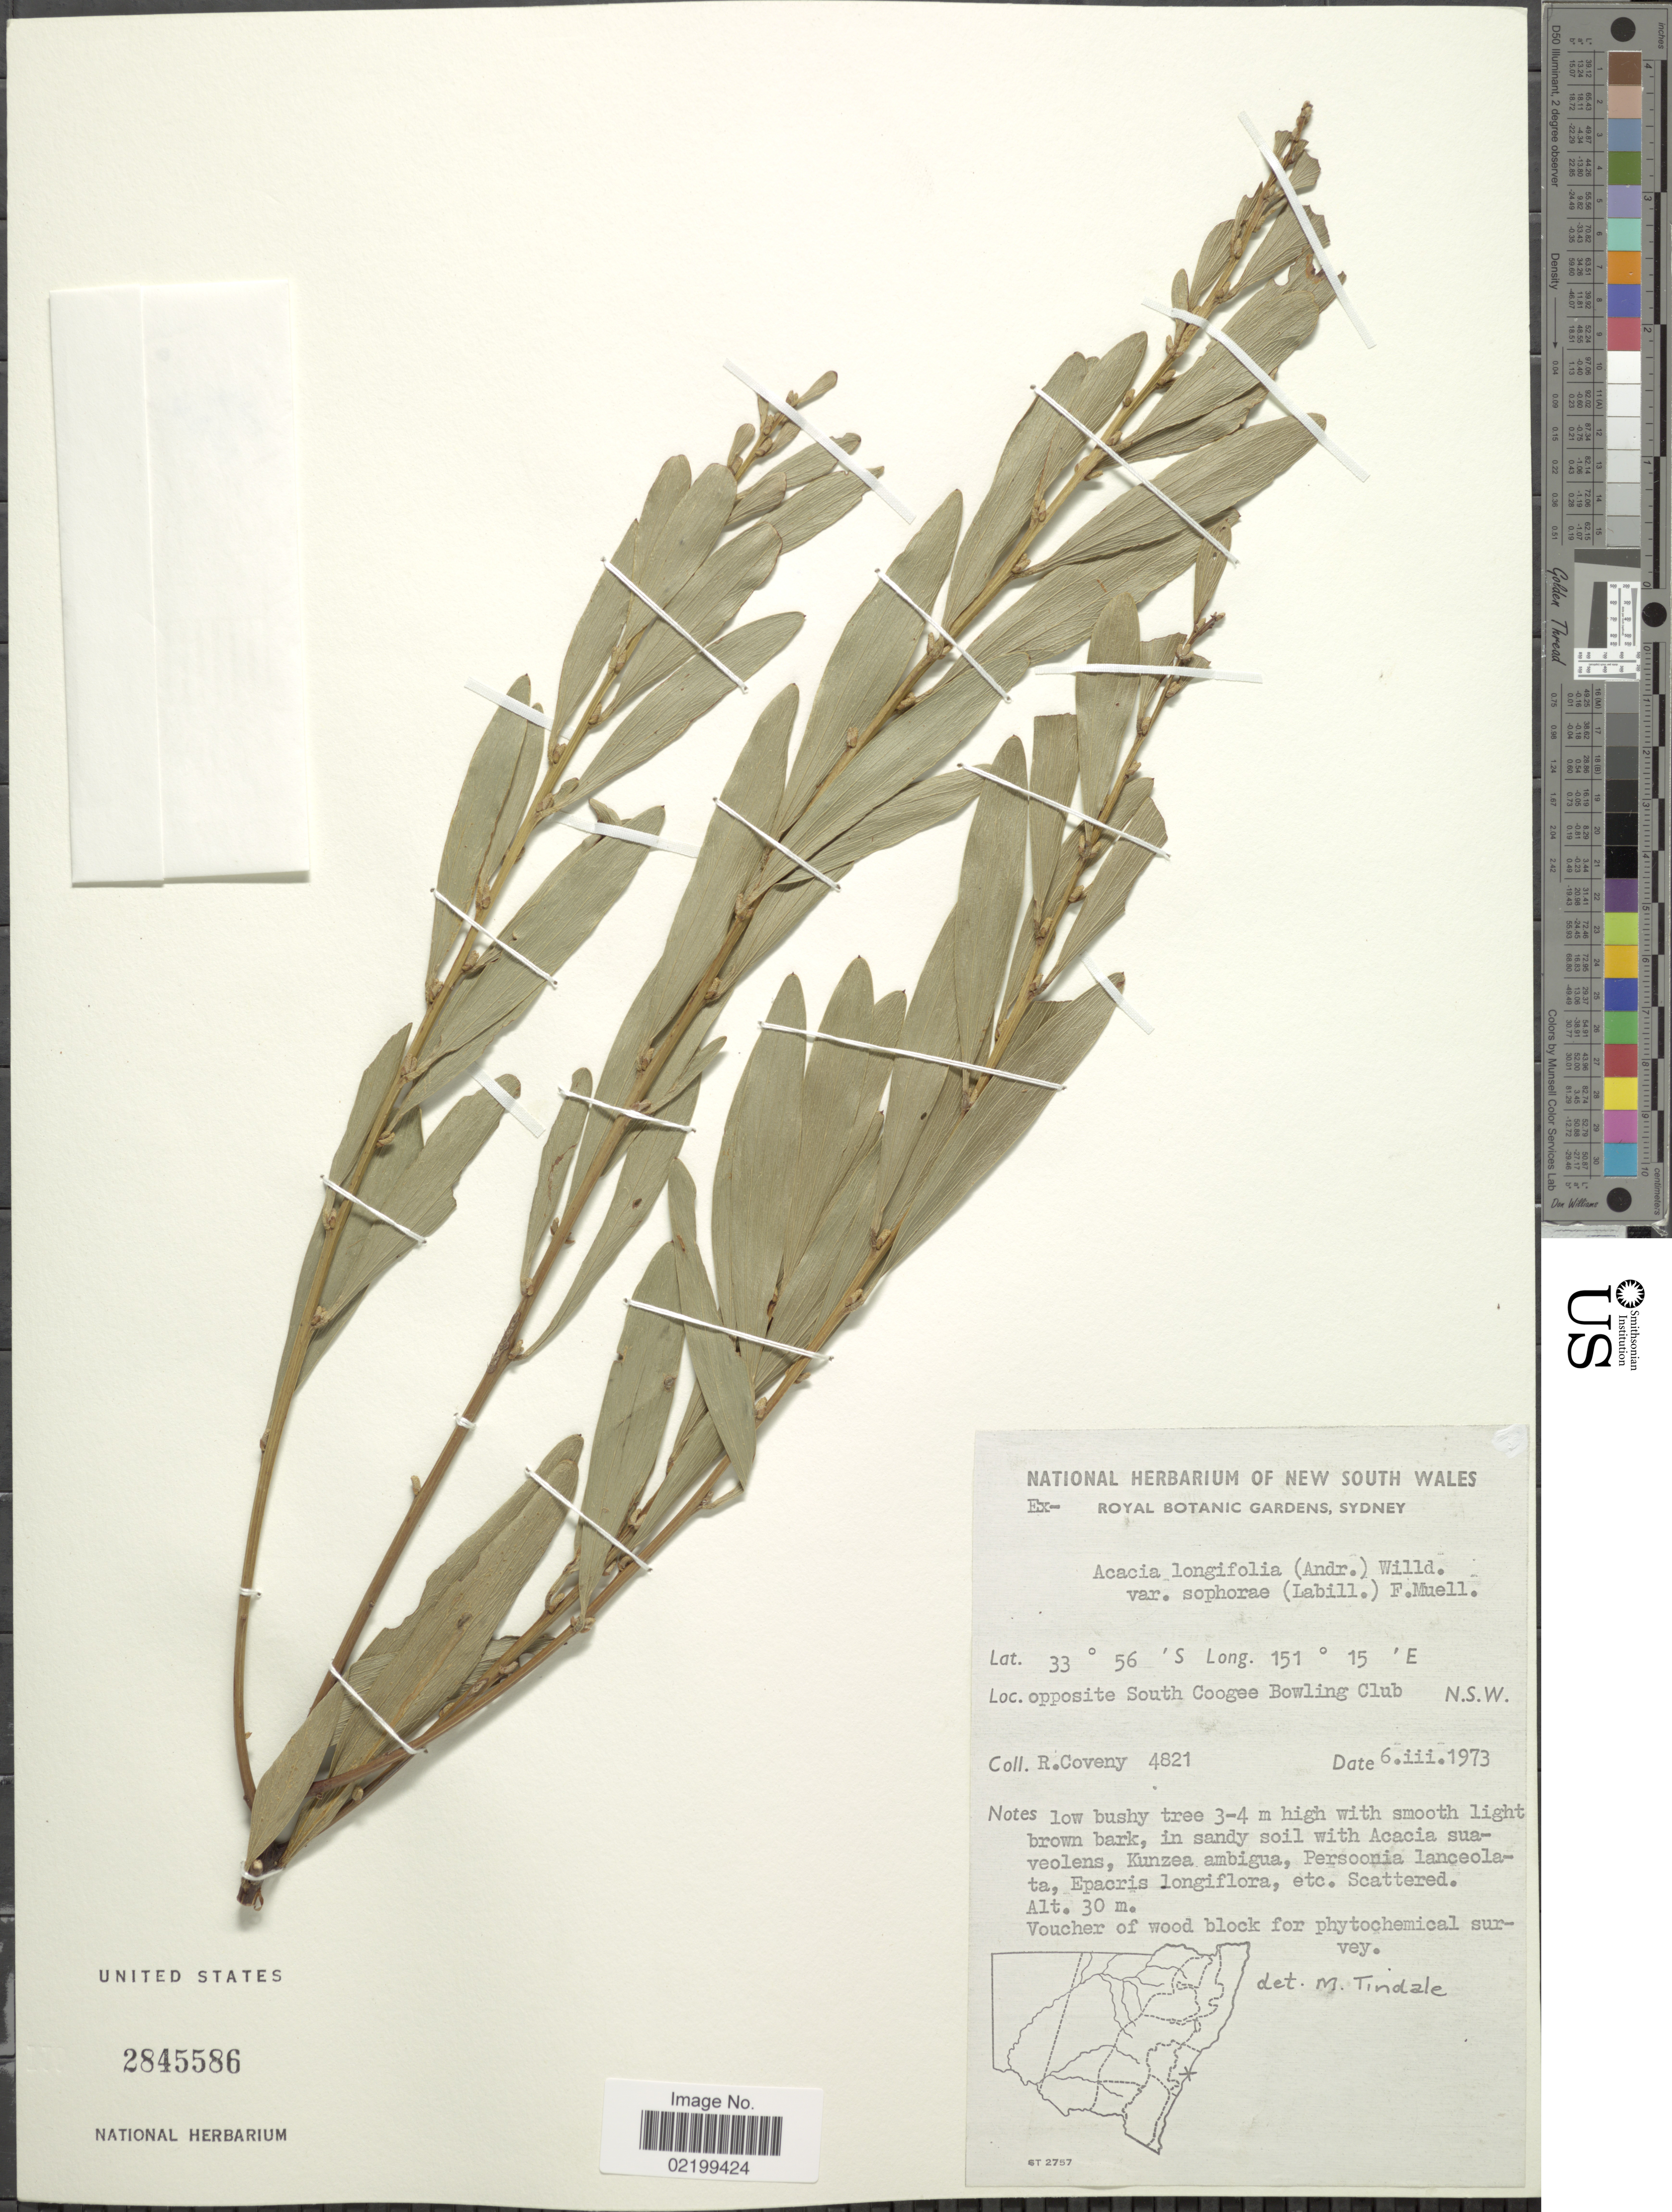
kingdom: Plantae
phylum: Tracheophyta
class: Magnoliopsida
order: Fabales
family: Fabaceae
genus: Acacia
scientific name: Acacia sophorae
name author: (Labill.) R. Br.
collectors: R. Coveny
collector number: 4821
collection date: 1973-03-06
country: Australia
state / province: New South Wales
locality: Opposite South Coogee Bowling Club, NSW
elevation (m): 30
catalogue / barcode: US 2845586